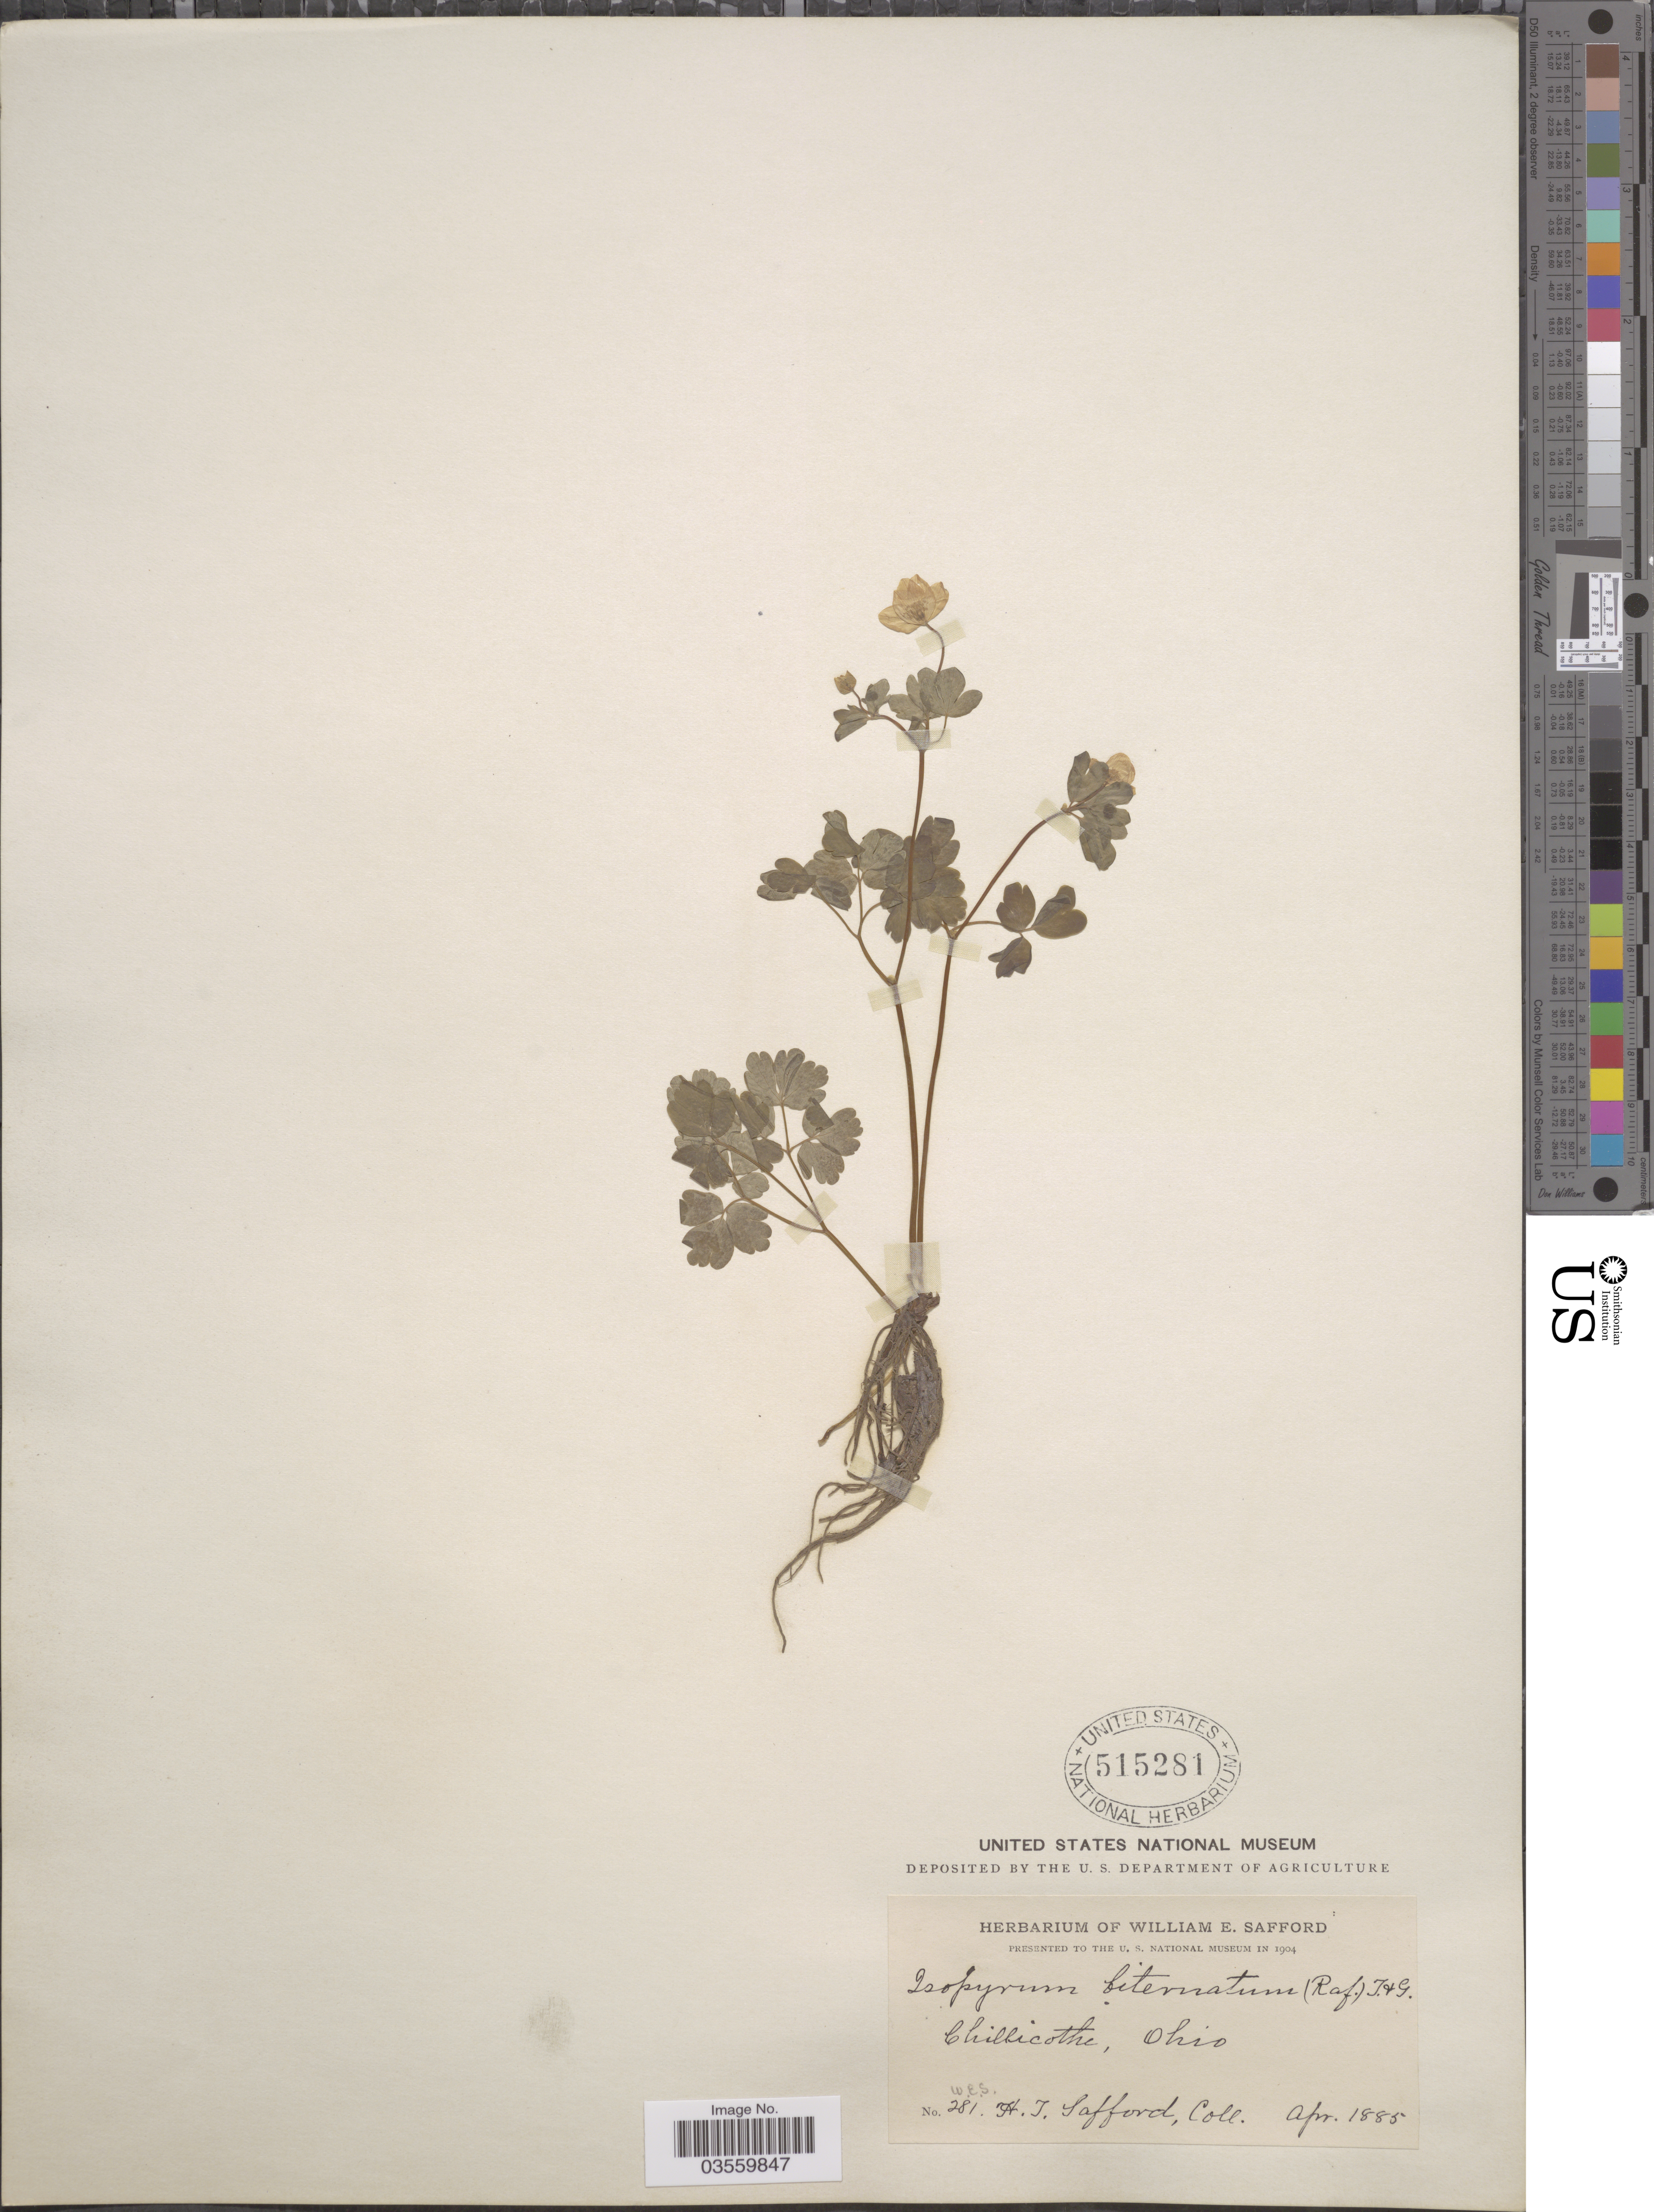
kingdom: Plantae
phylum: Tracheophyta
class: Magnoliopsida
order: Ranunculales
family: Ranunculaceae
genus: Enemion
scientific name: Enemion biternatum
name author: (Torr. & A. Gray) Raf.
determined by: Strong, Mark T., (BOT), Smithsonian Institution - National Museum of Natural History (UNITED STATES)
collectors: H. Safford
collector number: W.E.S.281?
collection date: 1885-04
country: United States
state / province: Ohio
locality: Chillicothe.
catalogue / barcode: US 515281